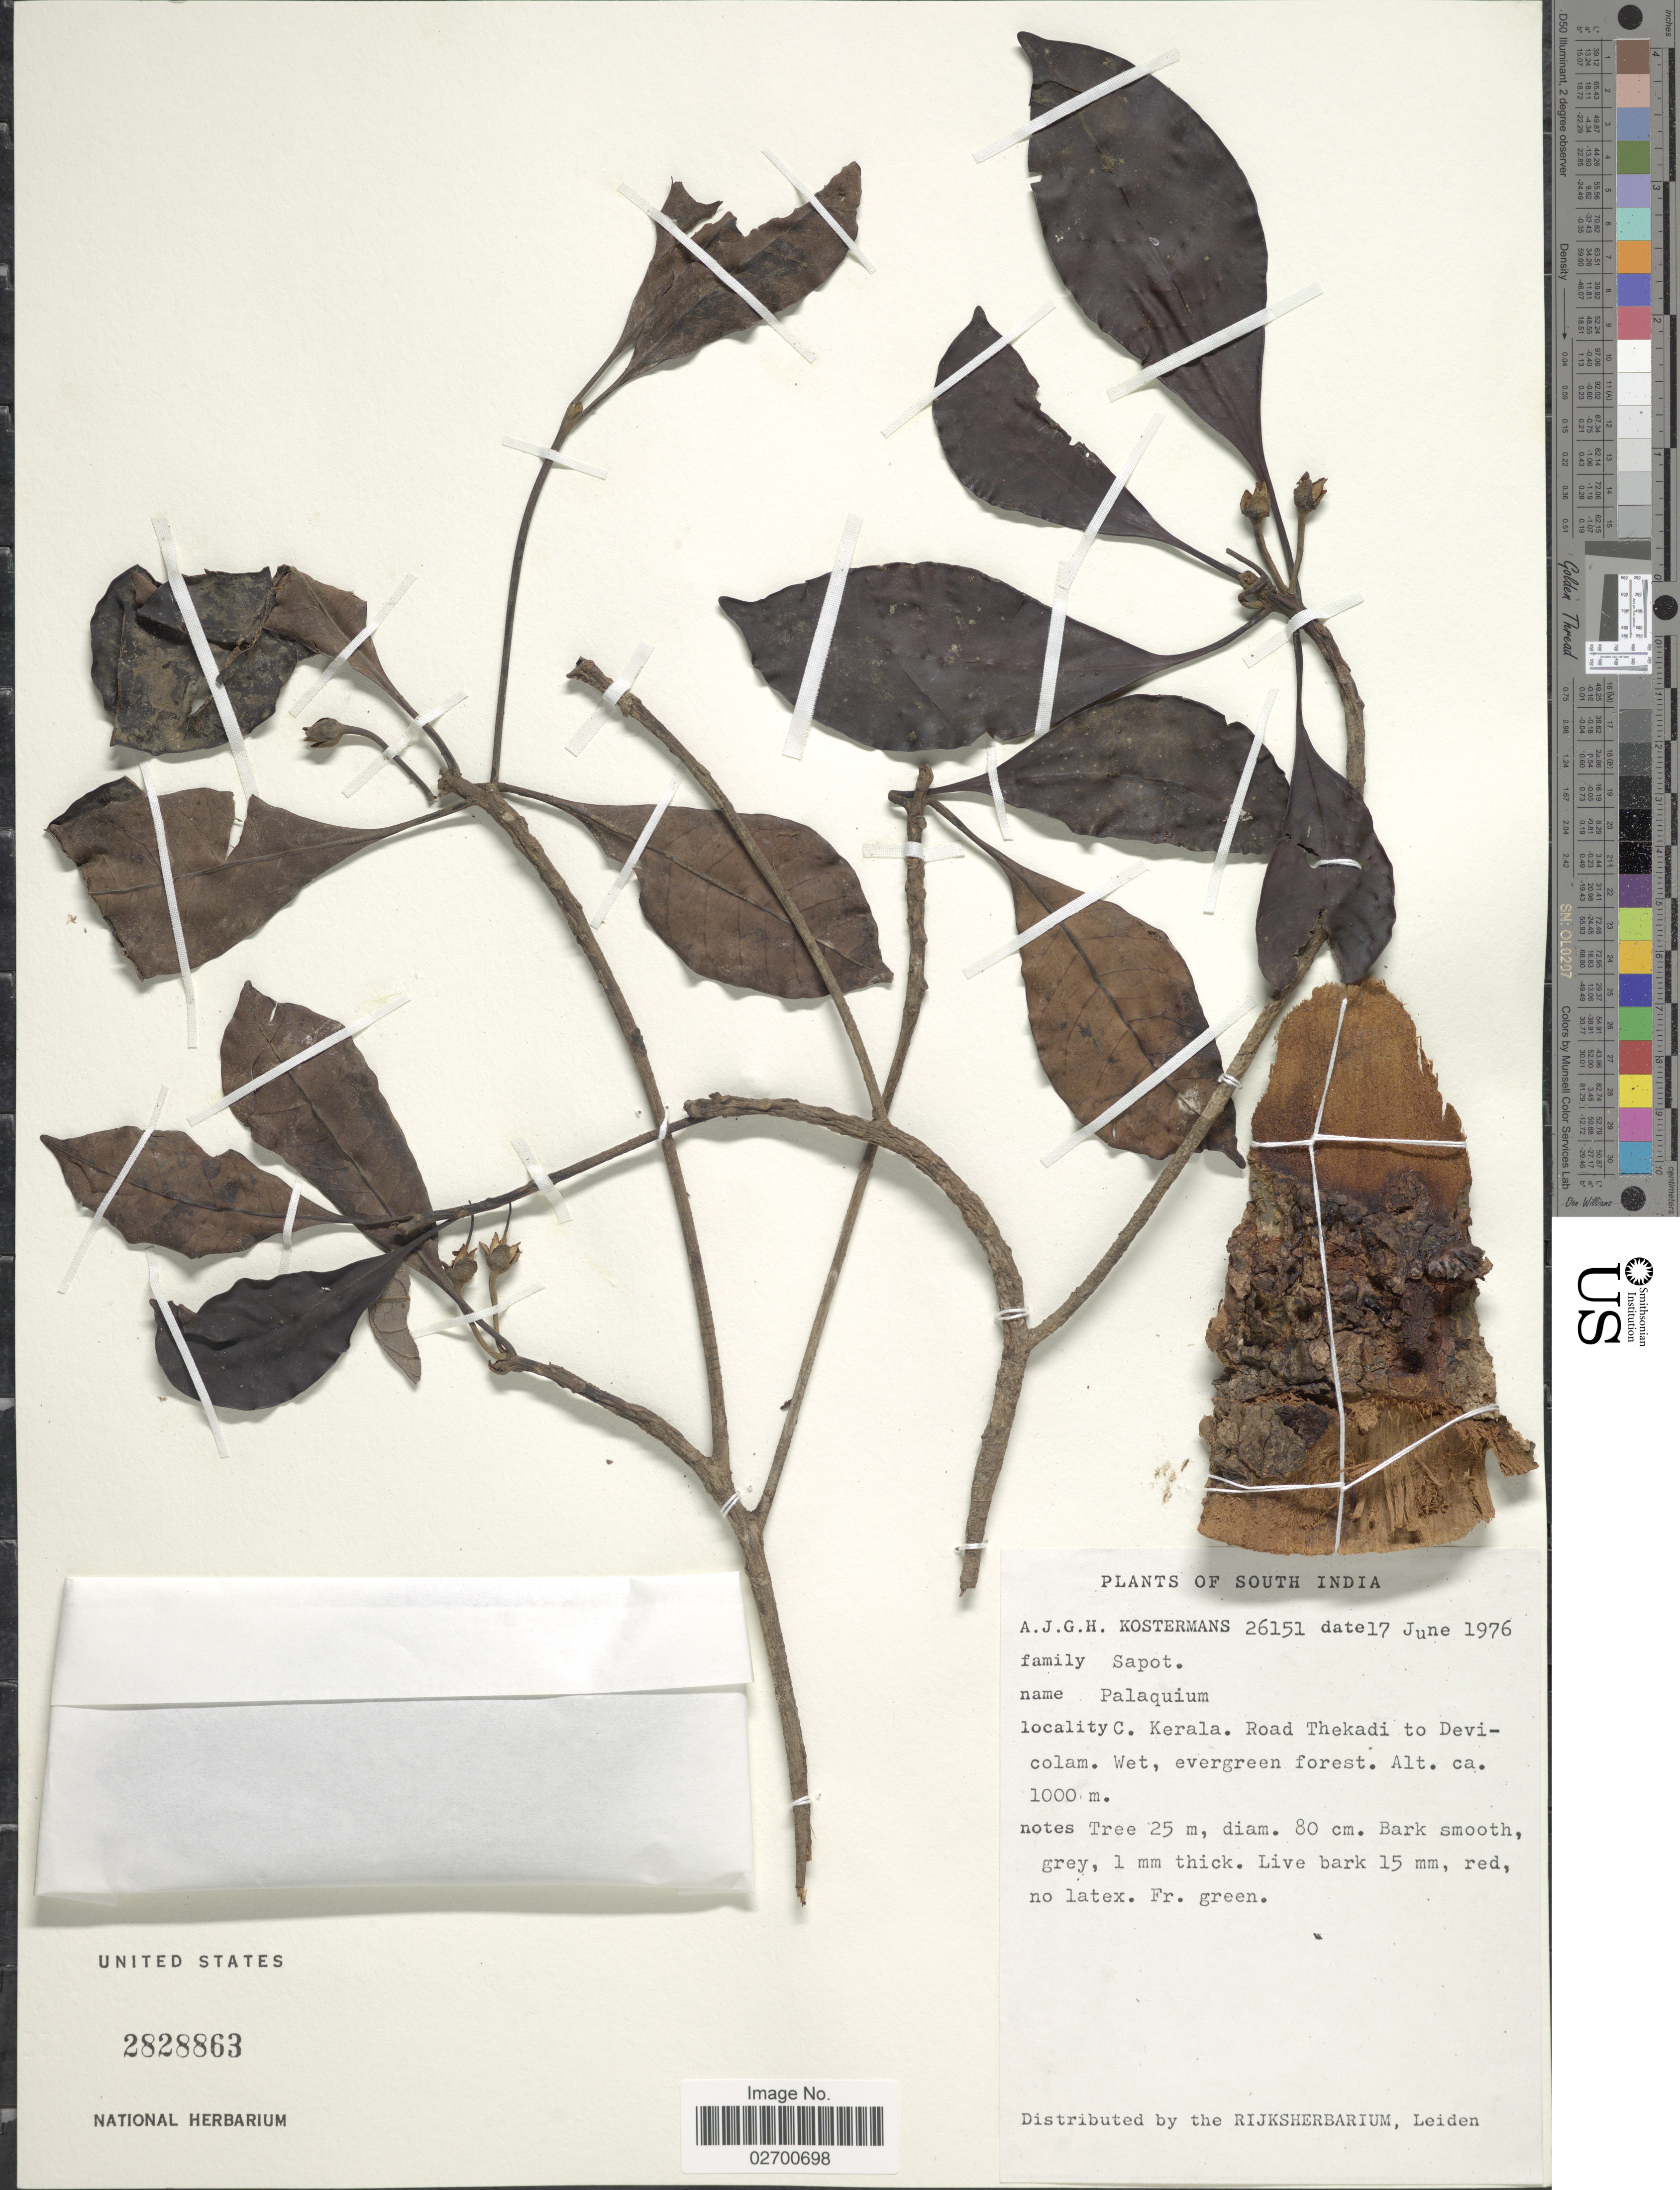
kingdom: Plantae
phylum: Tracheophyta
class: Magnoliopsida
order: Ericales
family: Sapotaceae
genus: Palaquium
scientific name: Palaquium sp.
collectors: A. J. G. Kostermans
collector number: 26151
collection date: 1976-06-17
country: India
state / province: Kerala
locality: South India. C. Kerala. Road Thedaki to Devicolam.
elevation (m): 1000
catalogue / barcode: US 2828863